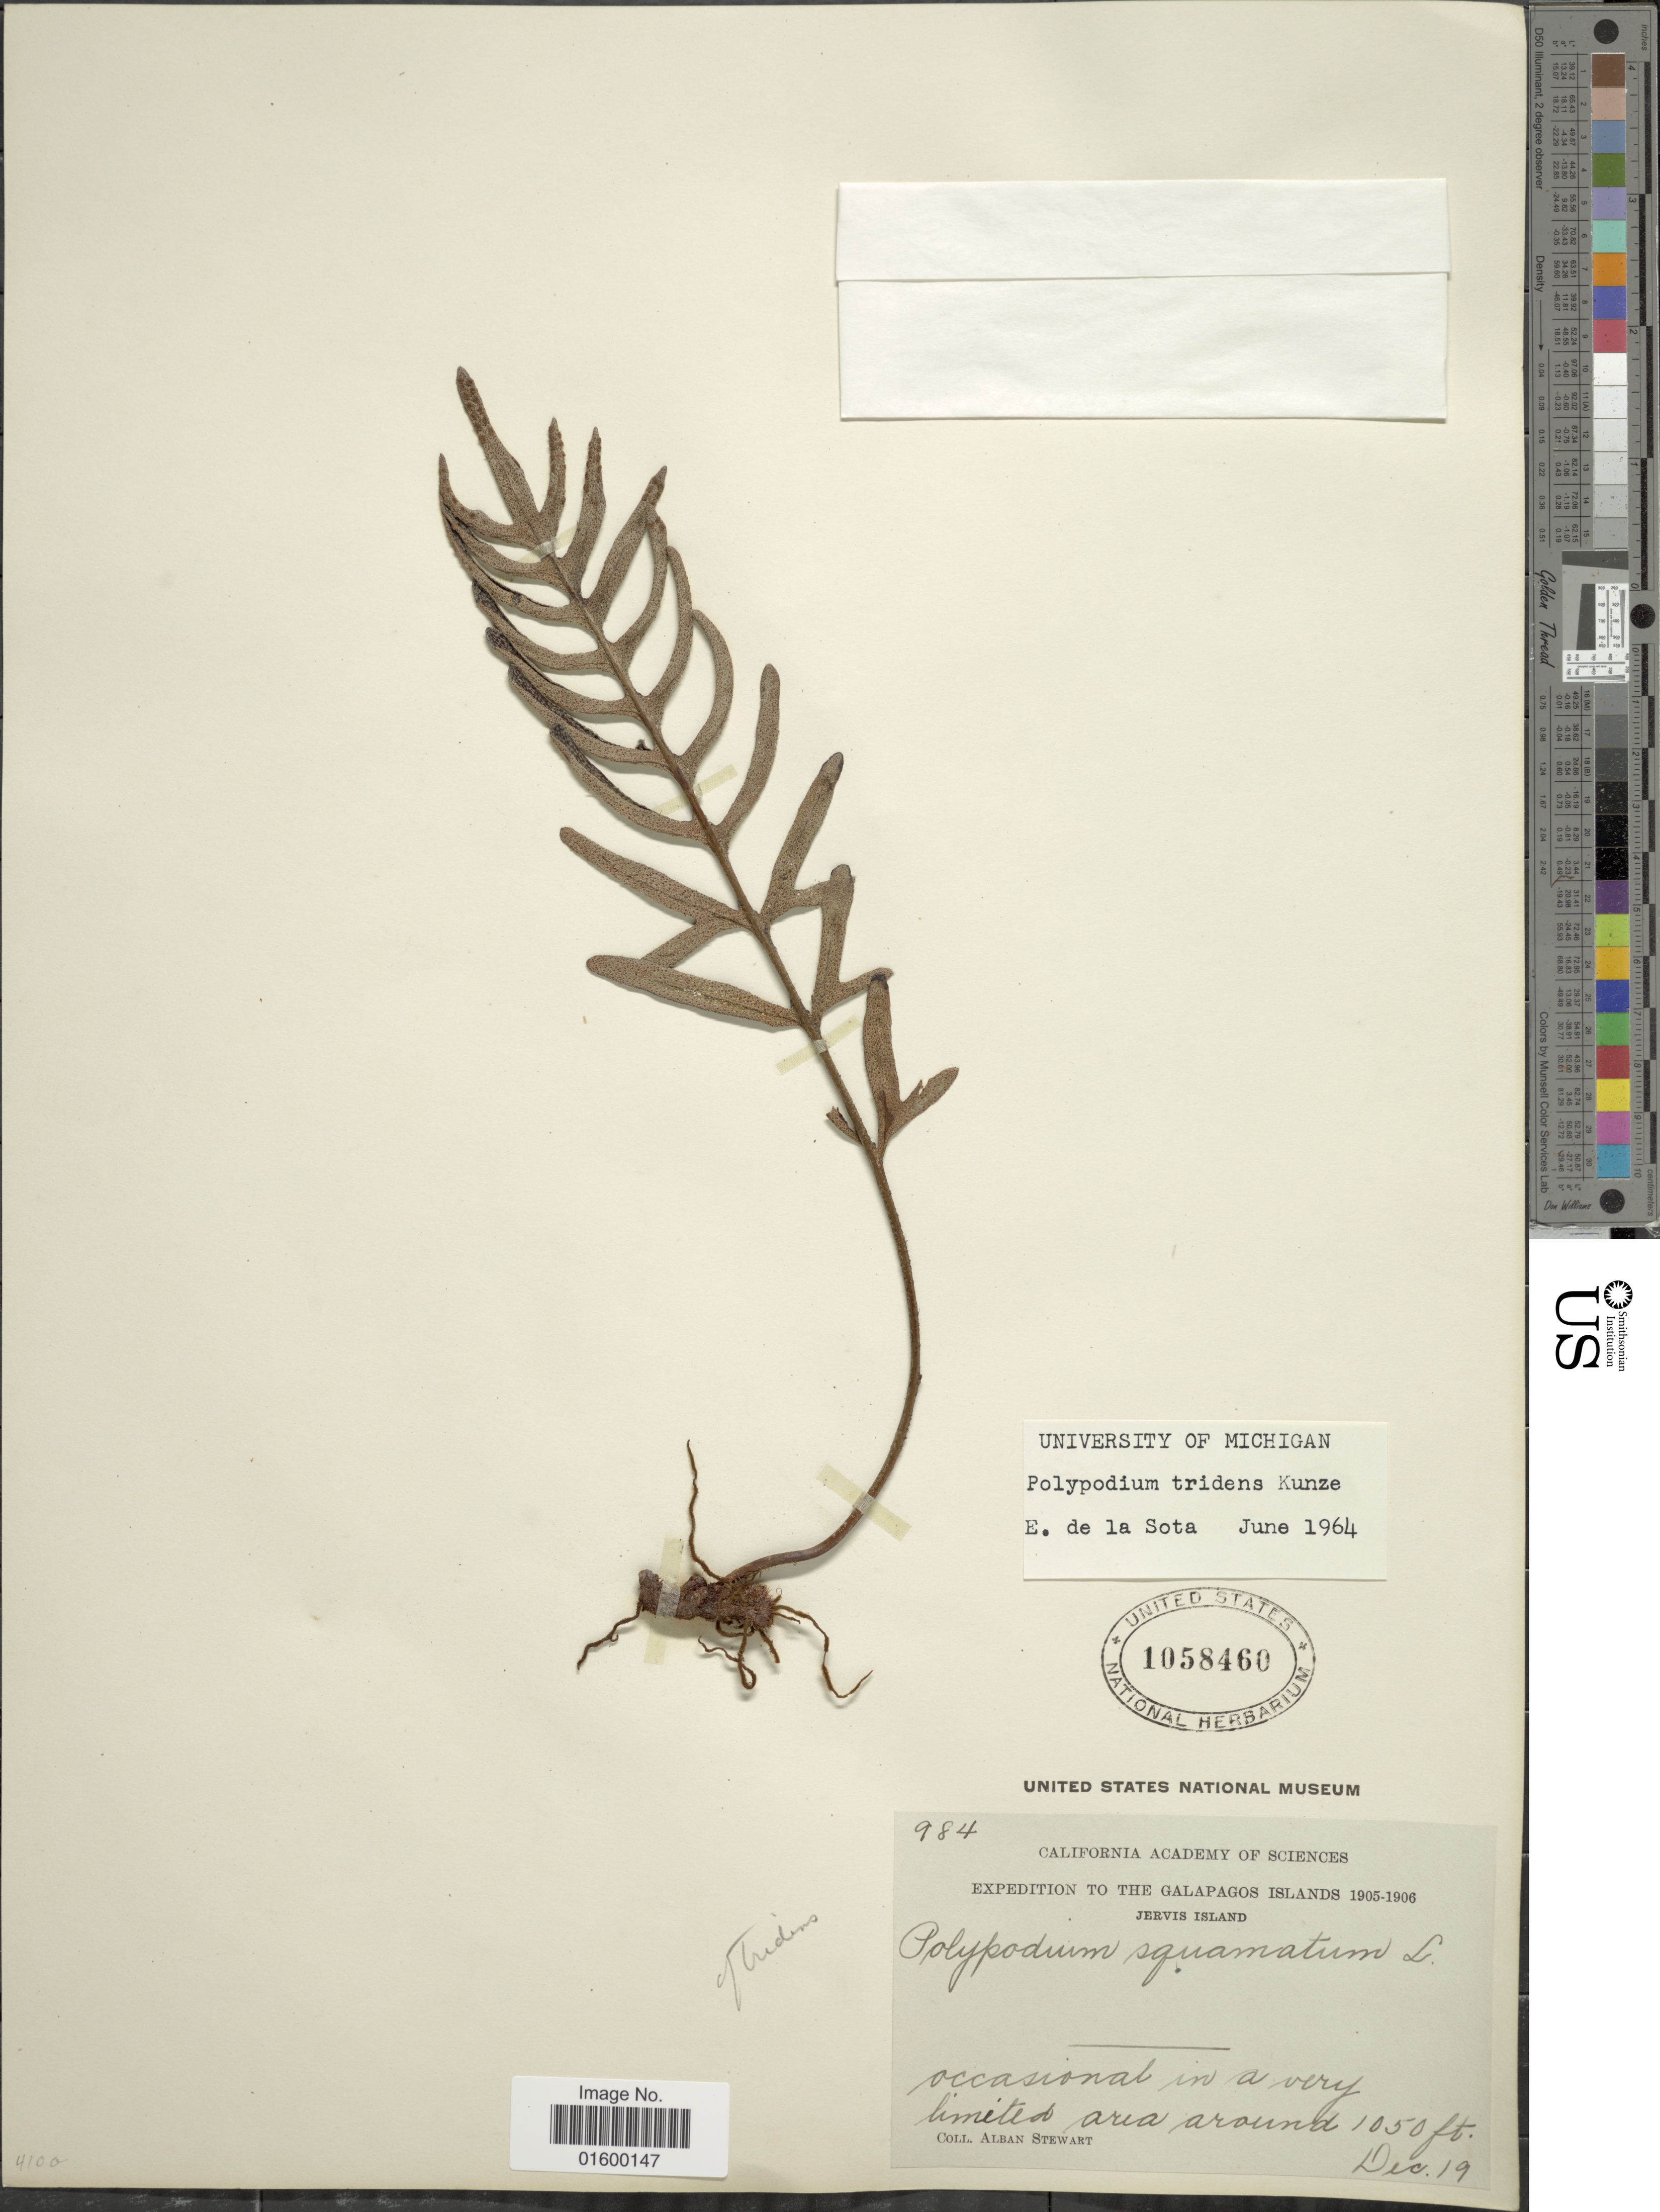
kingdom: Plantae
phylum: Tracheophyta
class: Polypodiopsida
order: Polypodiales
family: Polypodiaceae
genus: Pleopeltis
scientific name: Pleopeltis tridens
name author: J. Sm.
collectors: A. Stewart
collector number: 984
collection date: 1905-12-19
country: Ecuador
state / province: Colón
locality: Galapagos Islands, Jervis Island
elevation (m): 320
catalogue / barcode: US 1058460